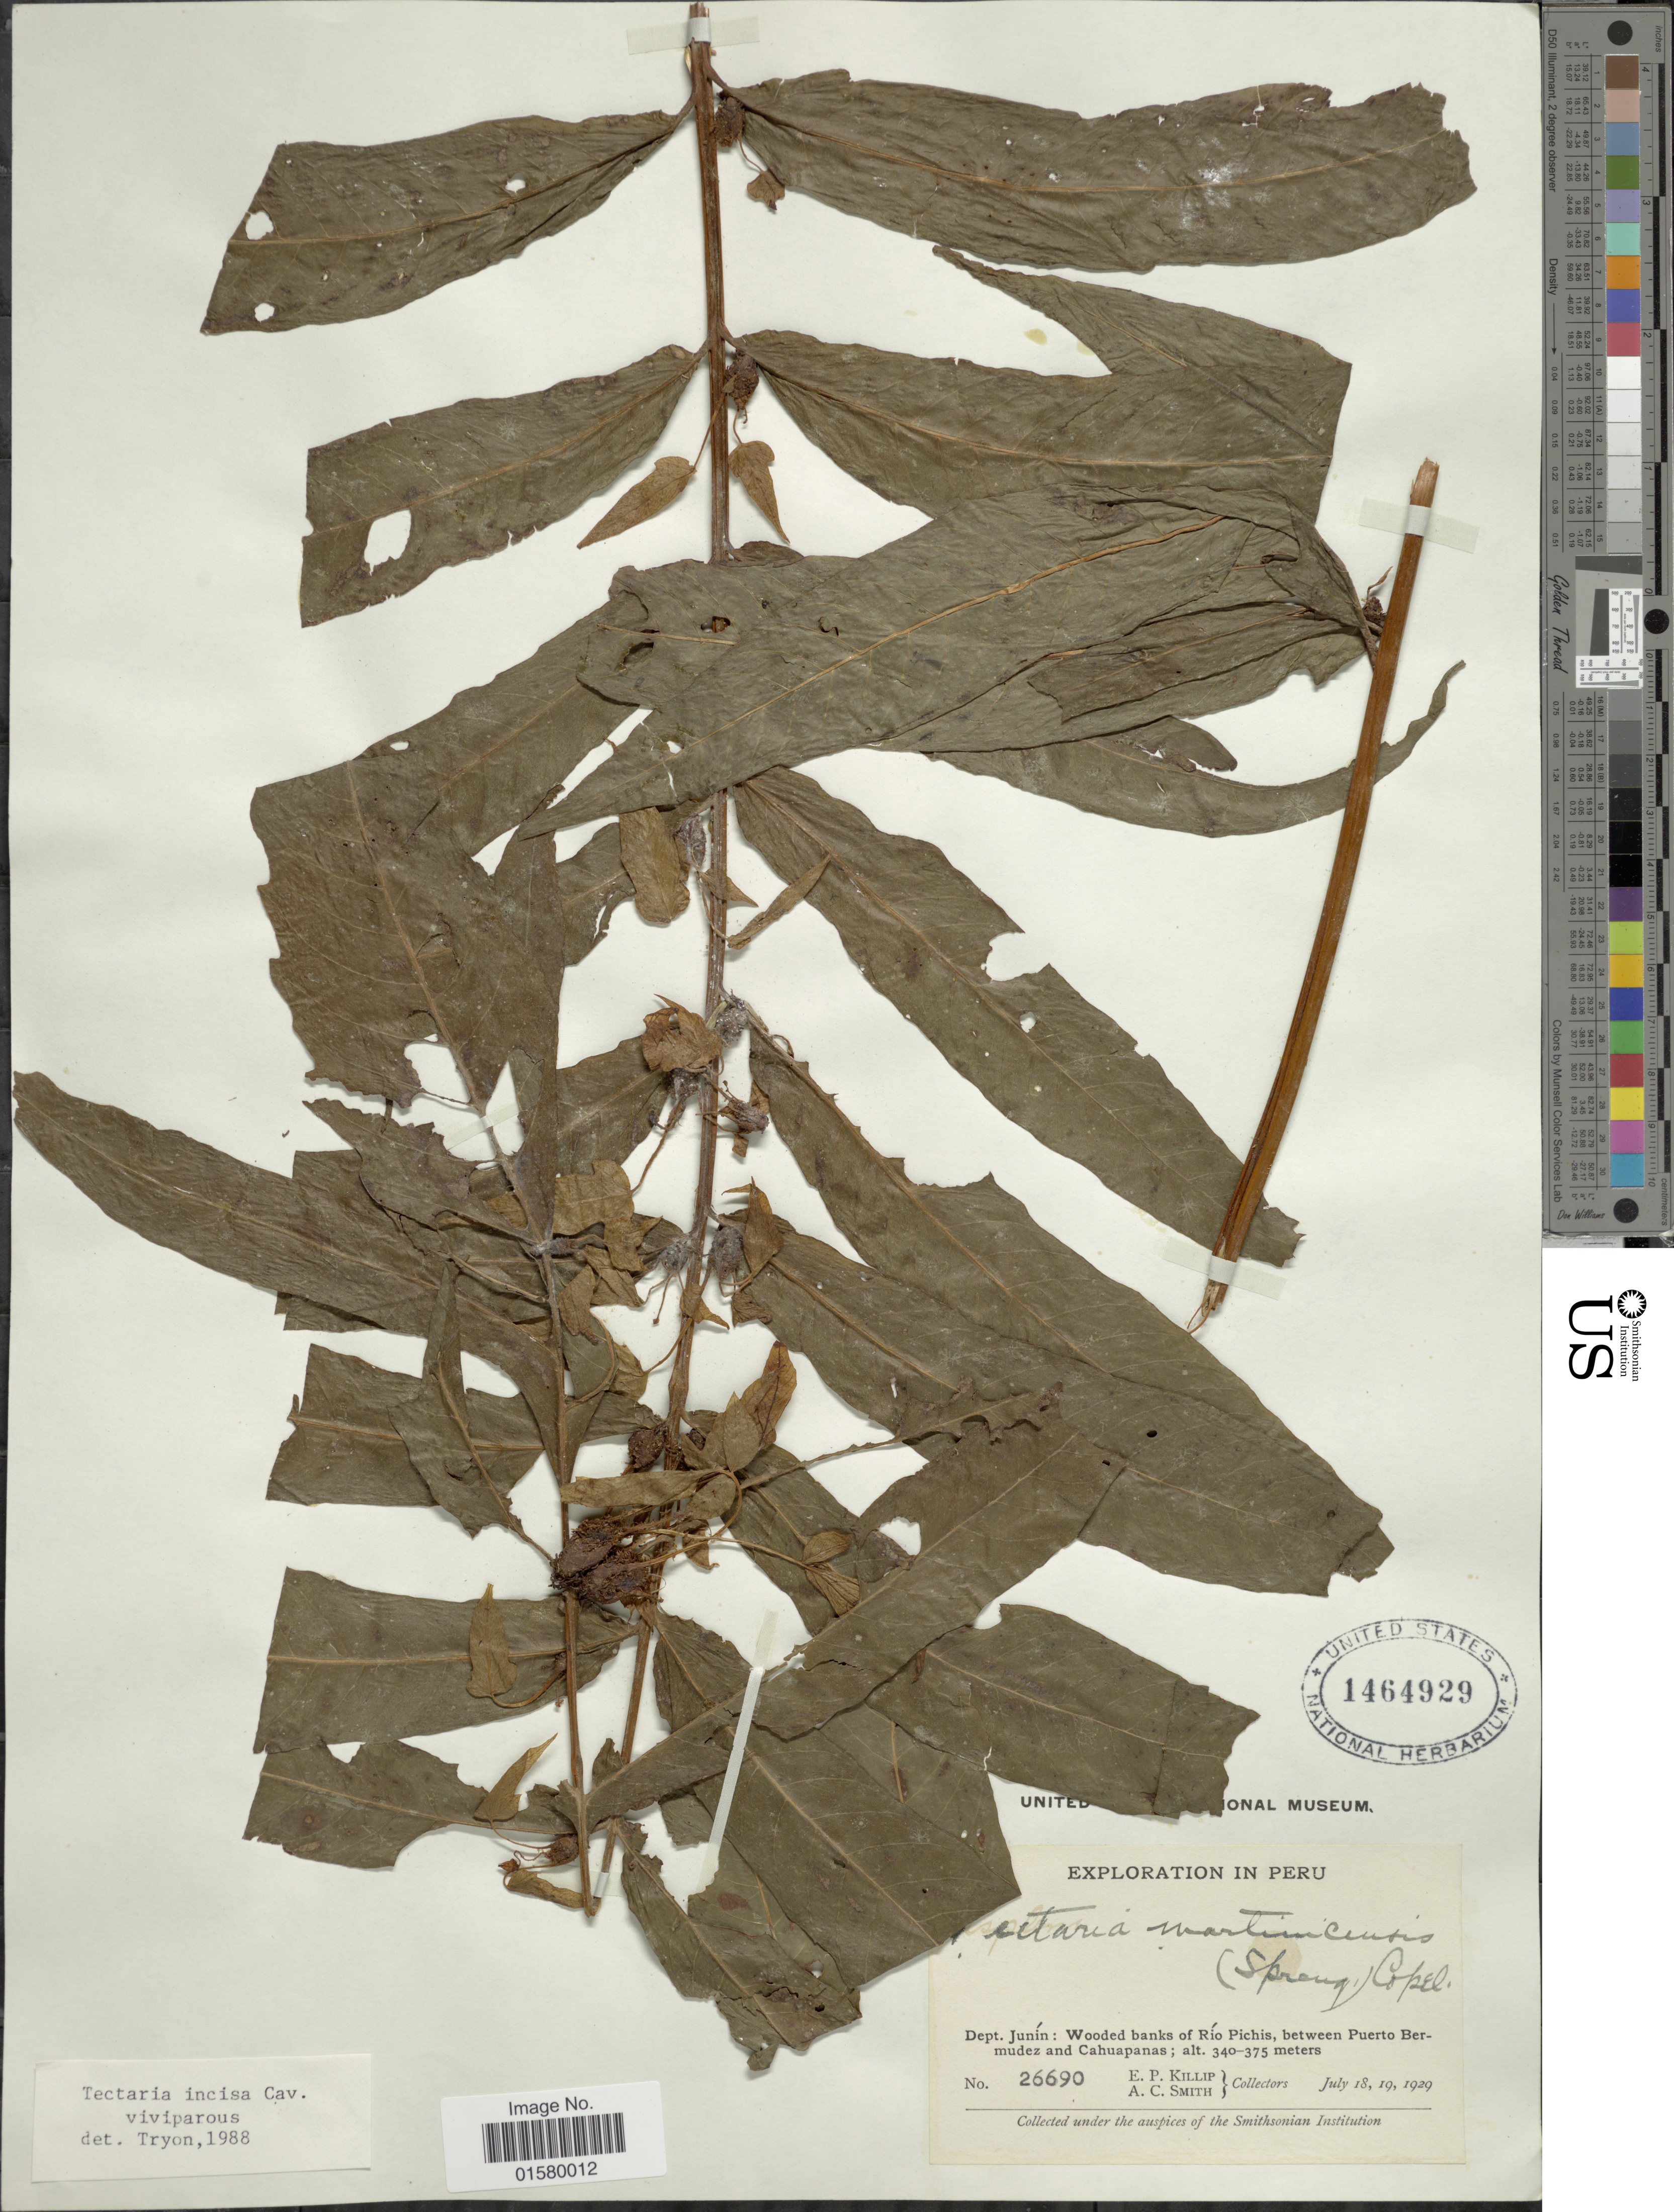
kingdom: Plantae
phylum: Tracheophyta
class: Polypodiopsida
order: Polypodiales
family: Tectariaceae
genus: Tectaria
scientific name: Tectaria vivipara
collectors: E. P. Killip & A. C. Smith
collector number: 26690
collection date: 1929-07-18/1929-07-19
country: Peru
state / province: Junín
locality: Dept. Junin: Wooded banks of Rio Pichis, between Puerto Bermudez and Cahuapanas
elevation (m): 340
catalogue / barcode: US 1464929